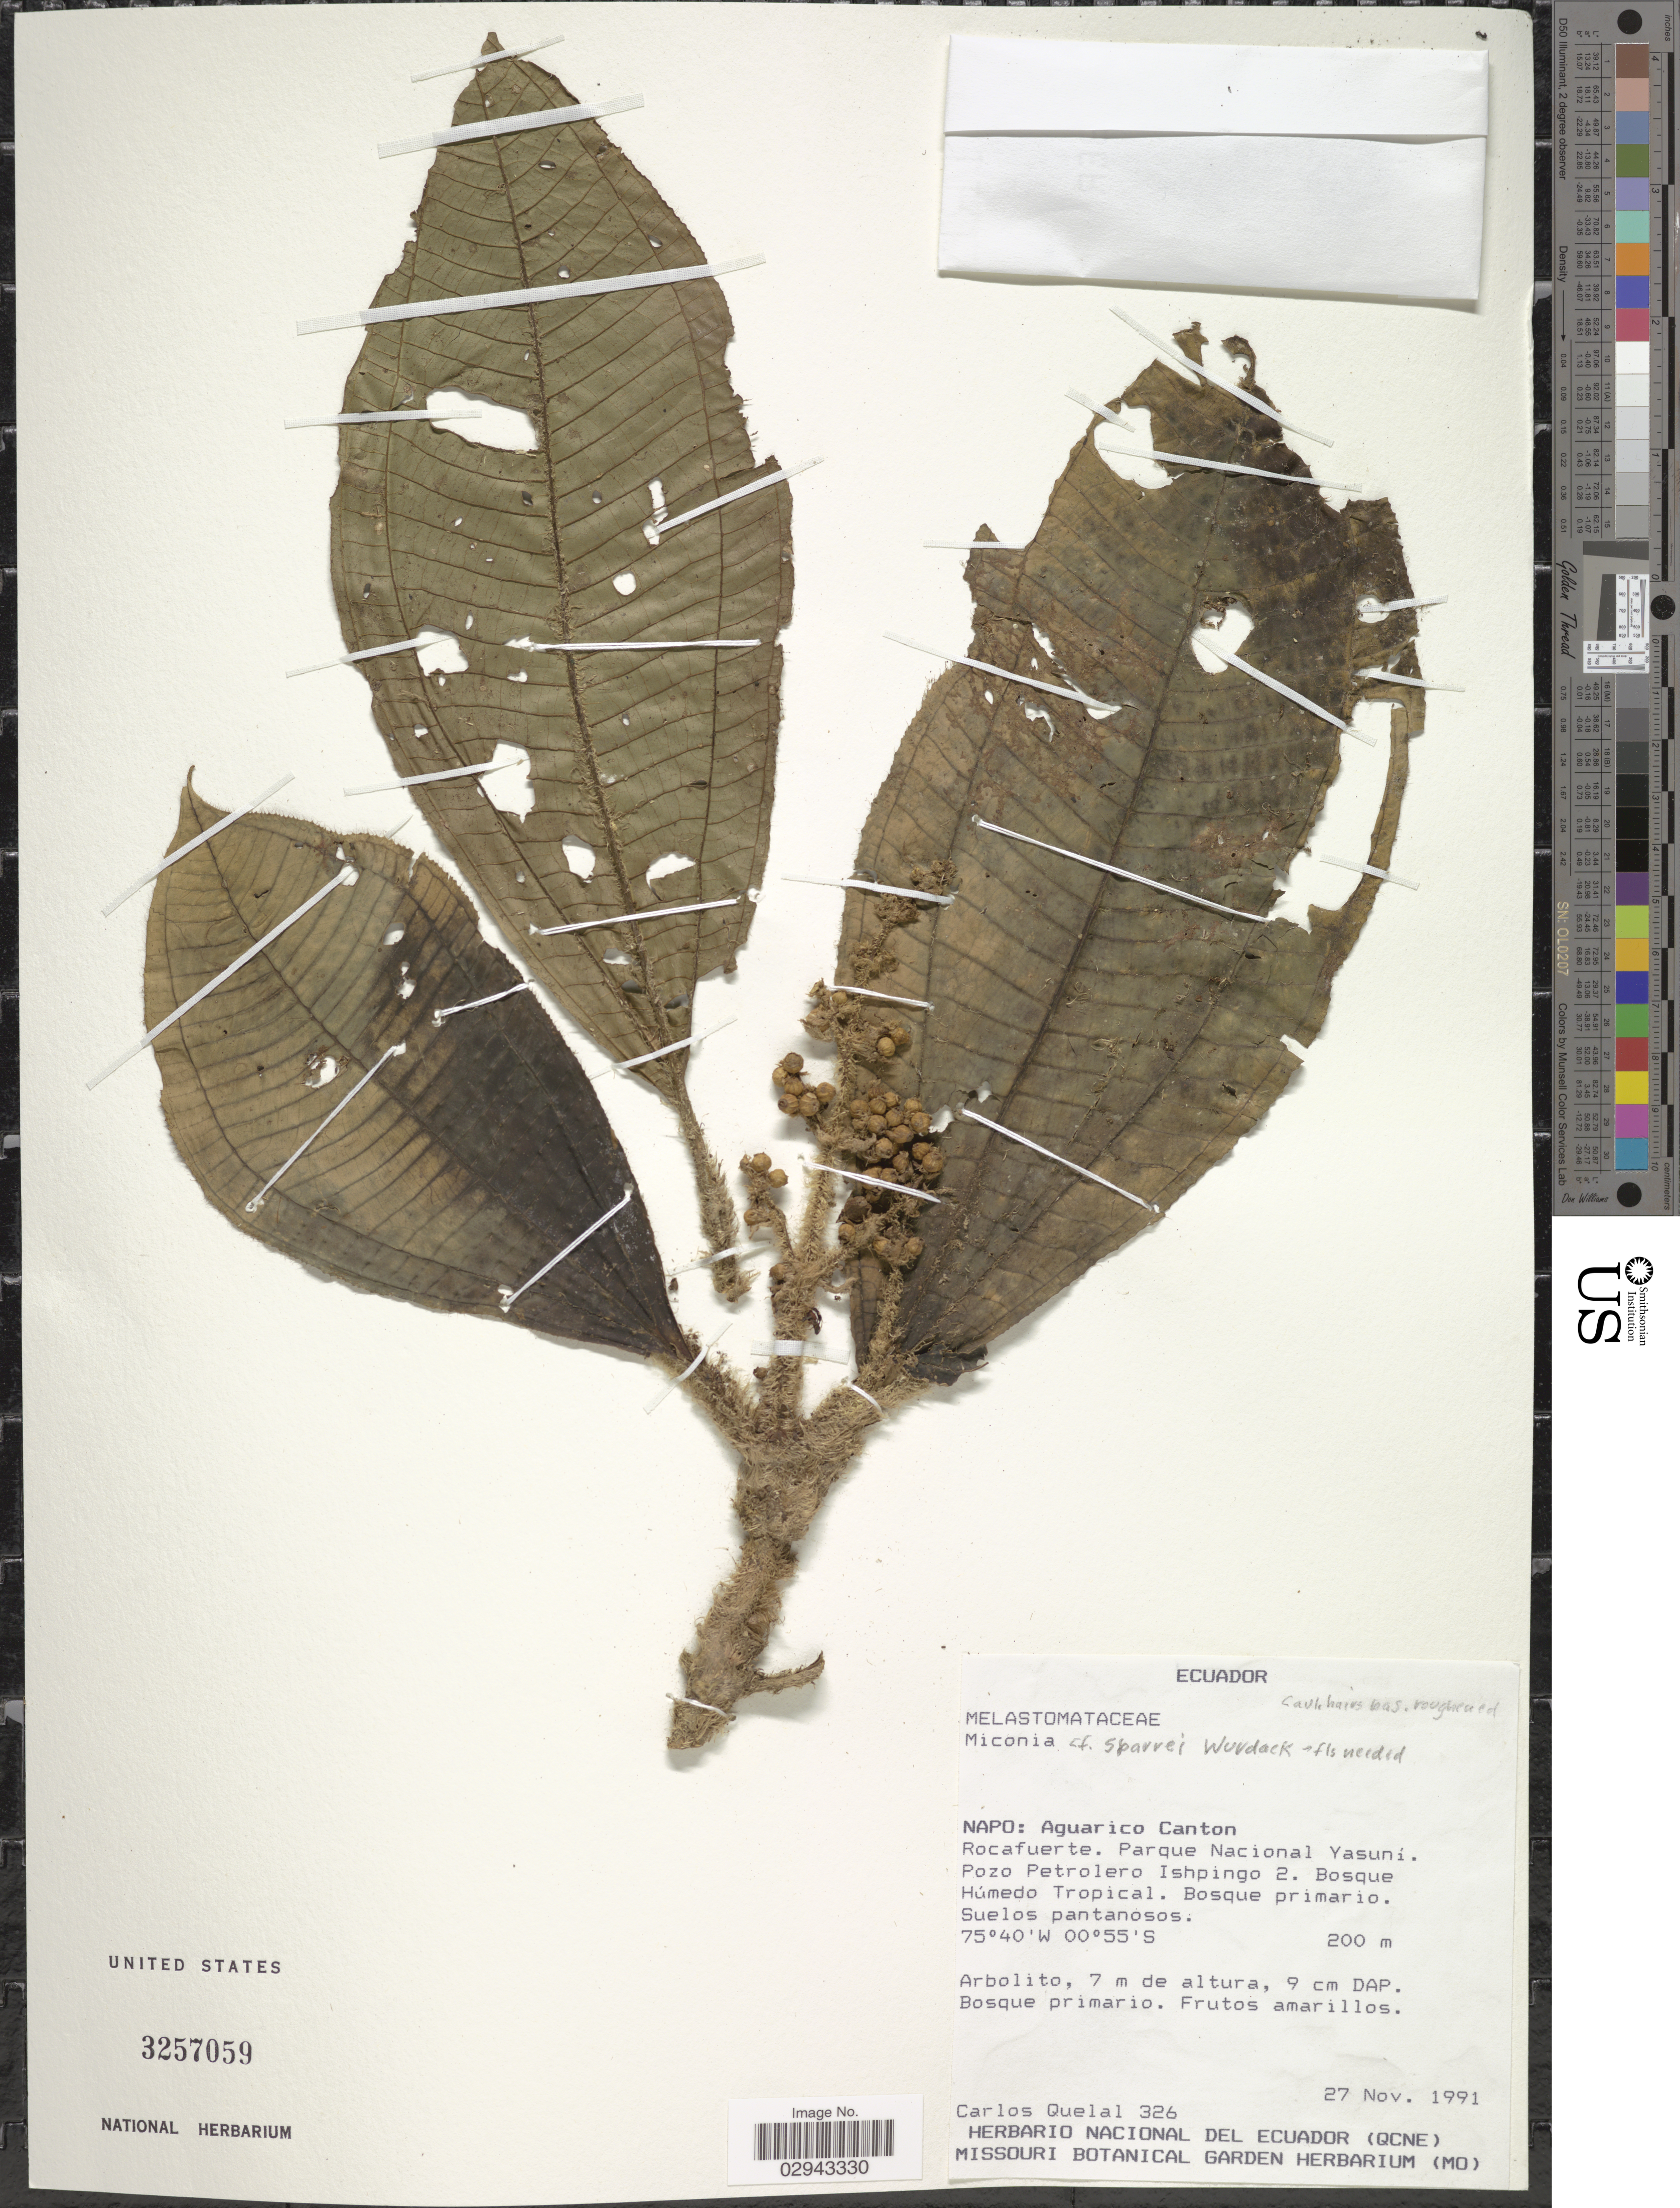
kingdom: Plantae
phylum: Tracheophyta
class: Magnoliopsida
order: Myrtales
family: Melastomataceae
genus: Miconia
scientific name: Miconia sparrei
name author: Wurdack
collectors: C. Quelal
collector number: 326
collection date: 1991-11-27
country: Ecuador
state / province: Napo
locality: Aguarico Canton. Rocafuerte. Parque Nacional Yasuní. Pozo Petrolero Ishpingo 2.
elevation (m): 200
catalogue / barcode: US 3257059